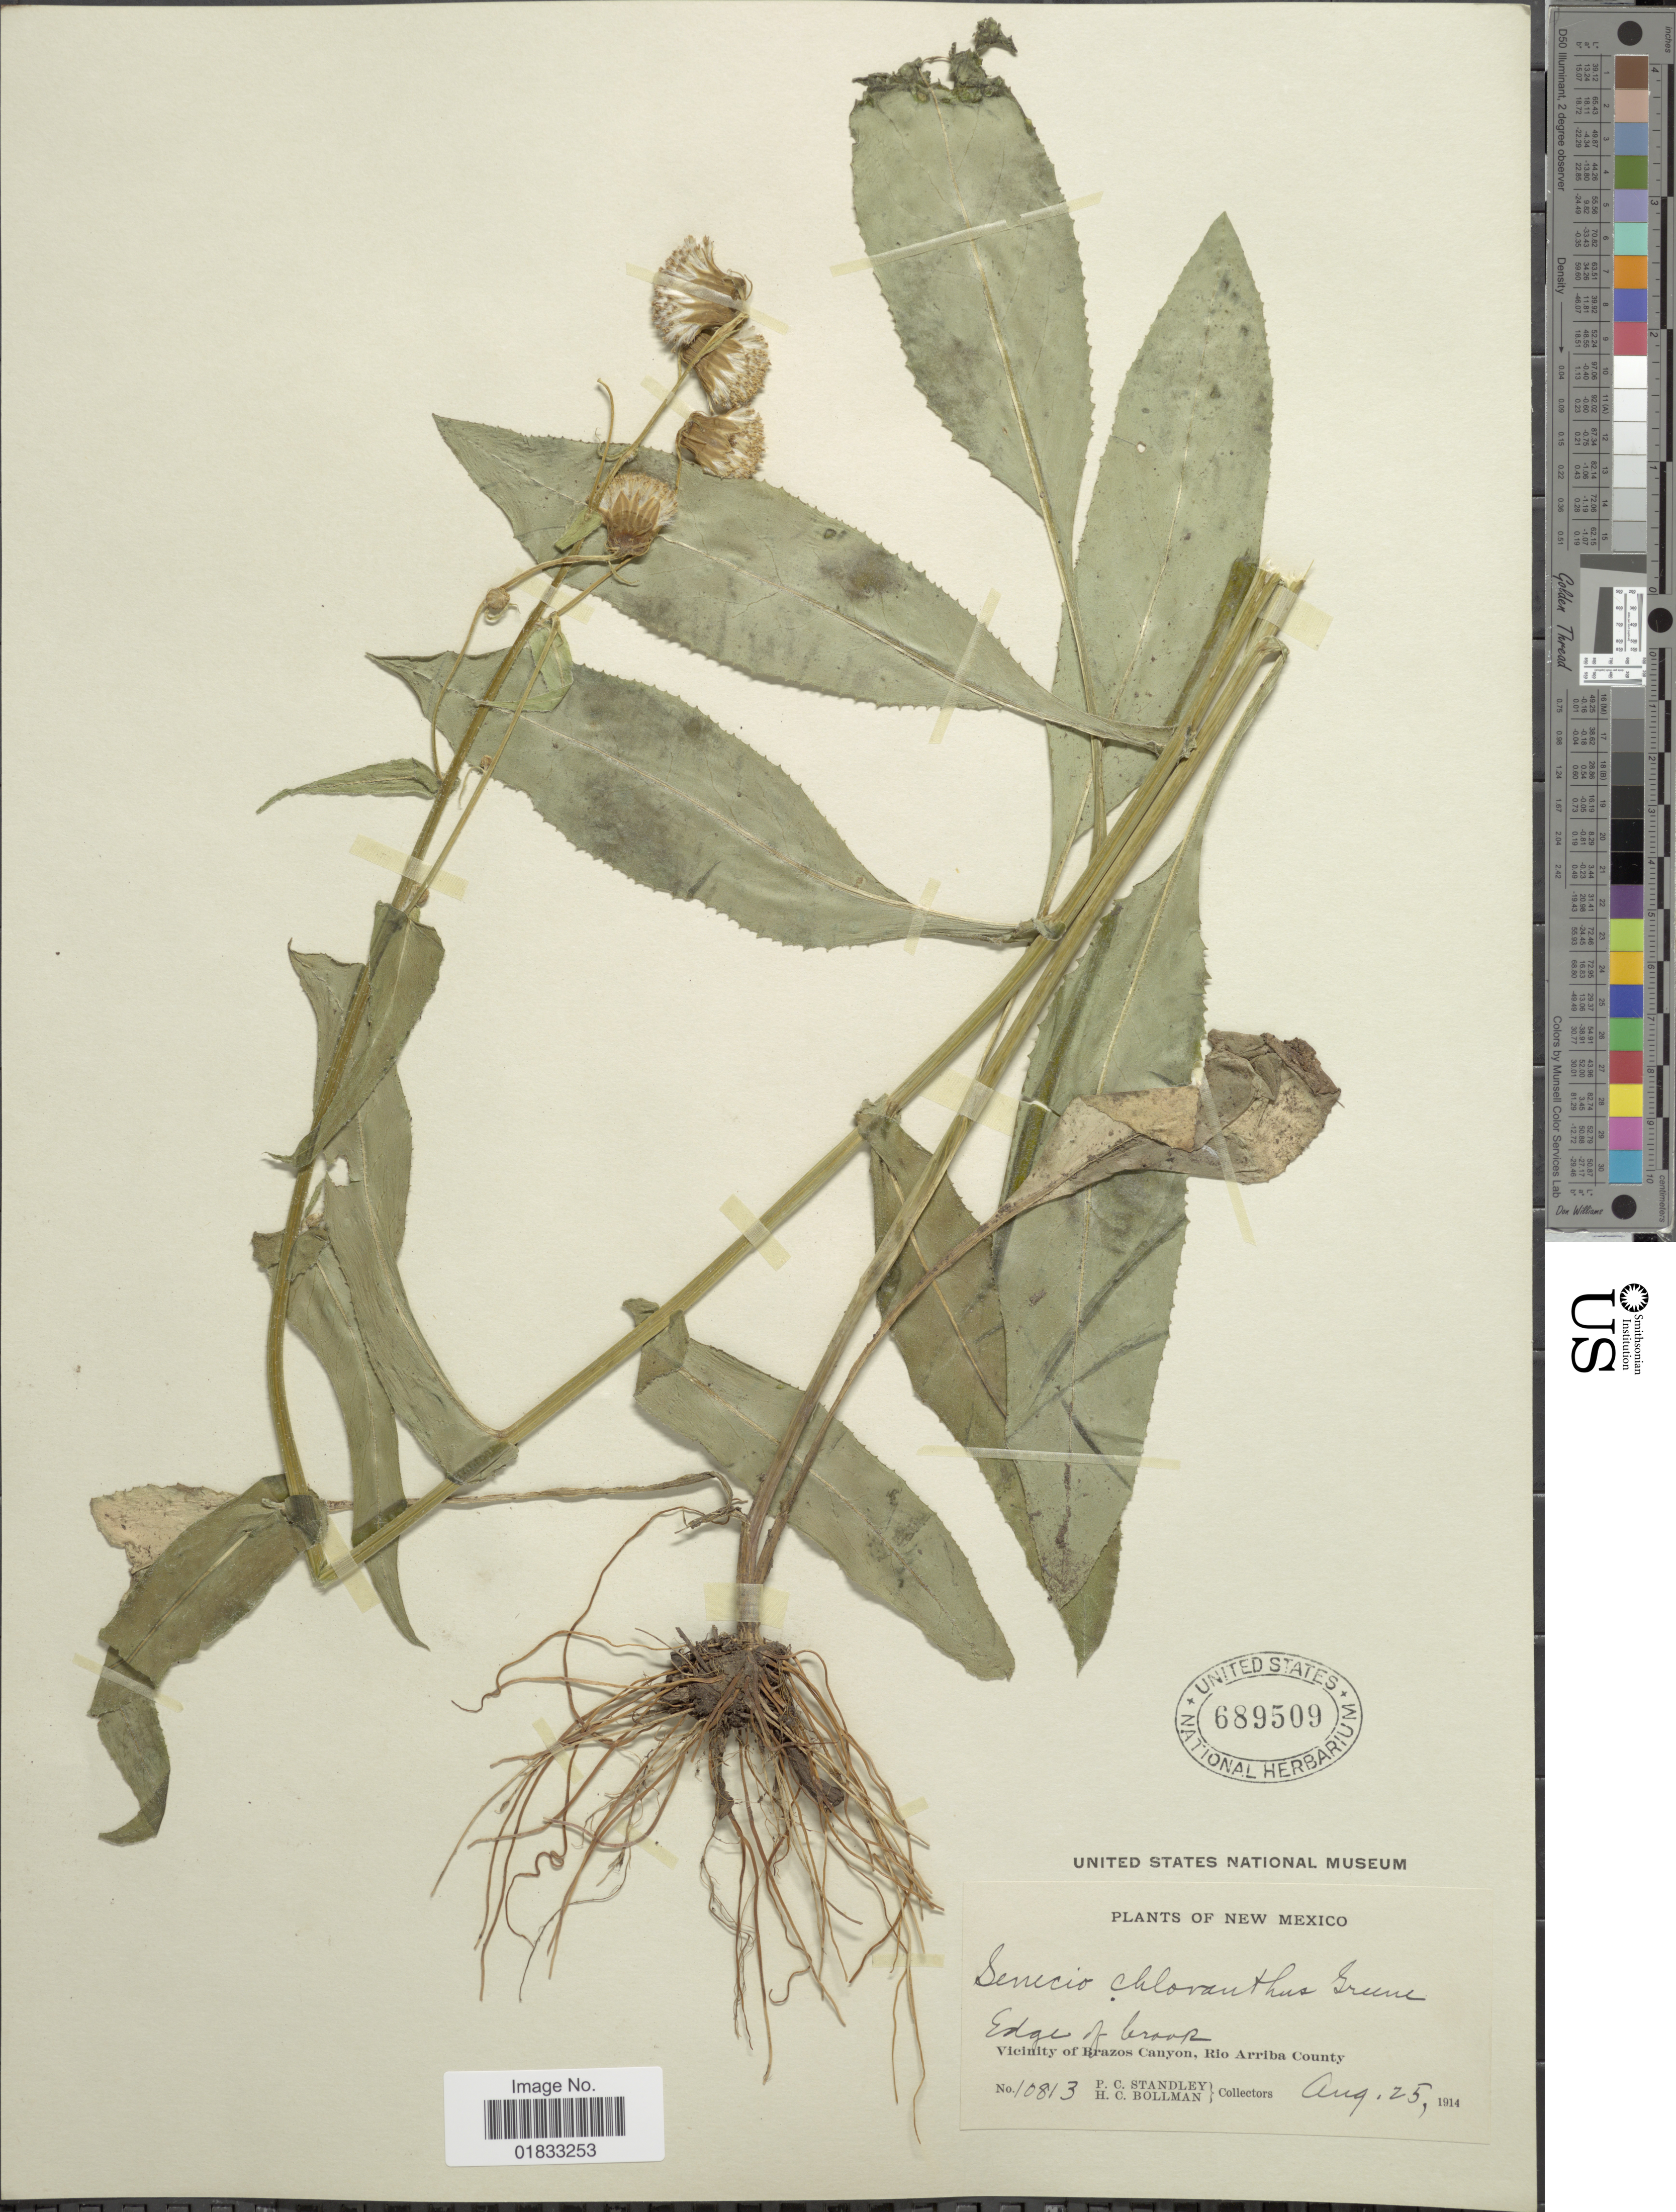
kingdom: Plantae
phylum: Tracheophyta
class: Magnoliopsida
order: Asterales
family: Asteraceae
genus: Senecio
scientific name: Senecio chloranthus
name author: Greene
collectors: P. C. Standley & H. C. Bollman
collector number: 10813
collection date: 1914-08-25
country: United States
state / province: New Mexico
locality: Edge of brook, vicinity of Brazos Canyon, Rio Arriba County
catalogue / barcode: US 689509